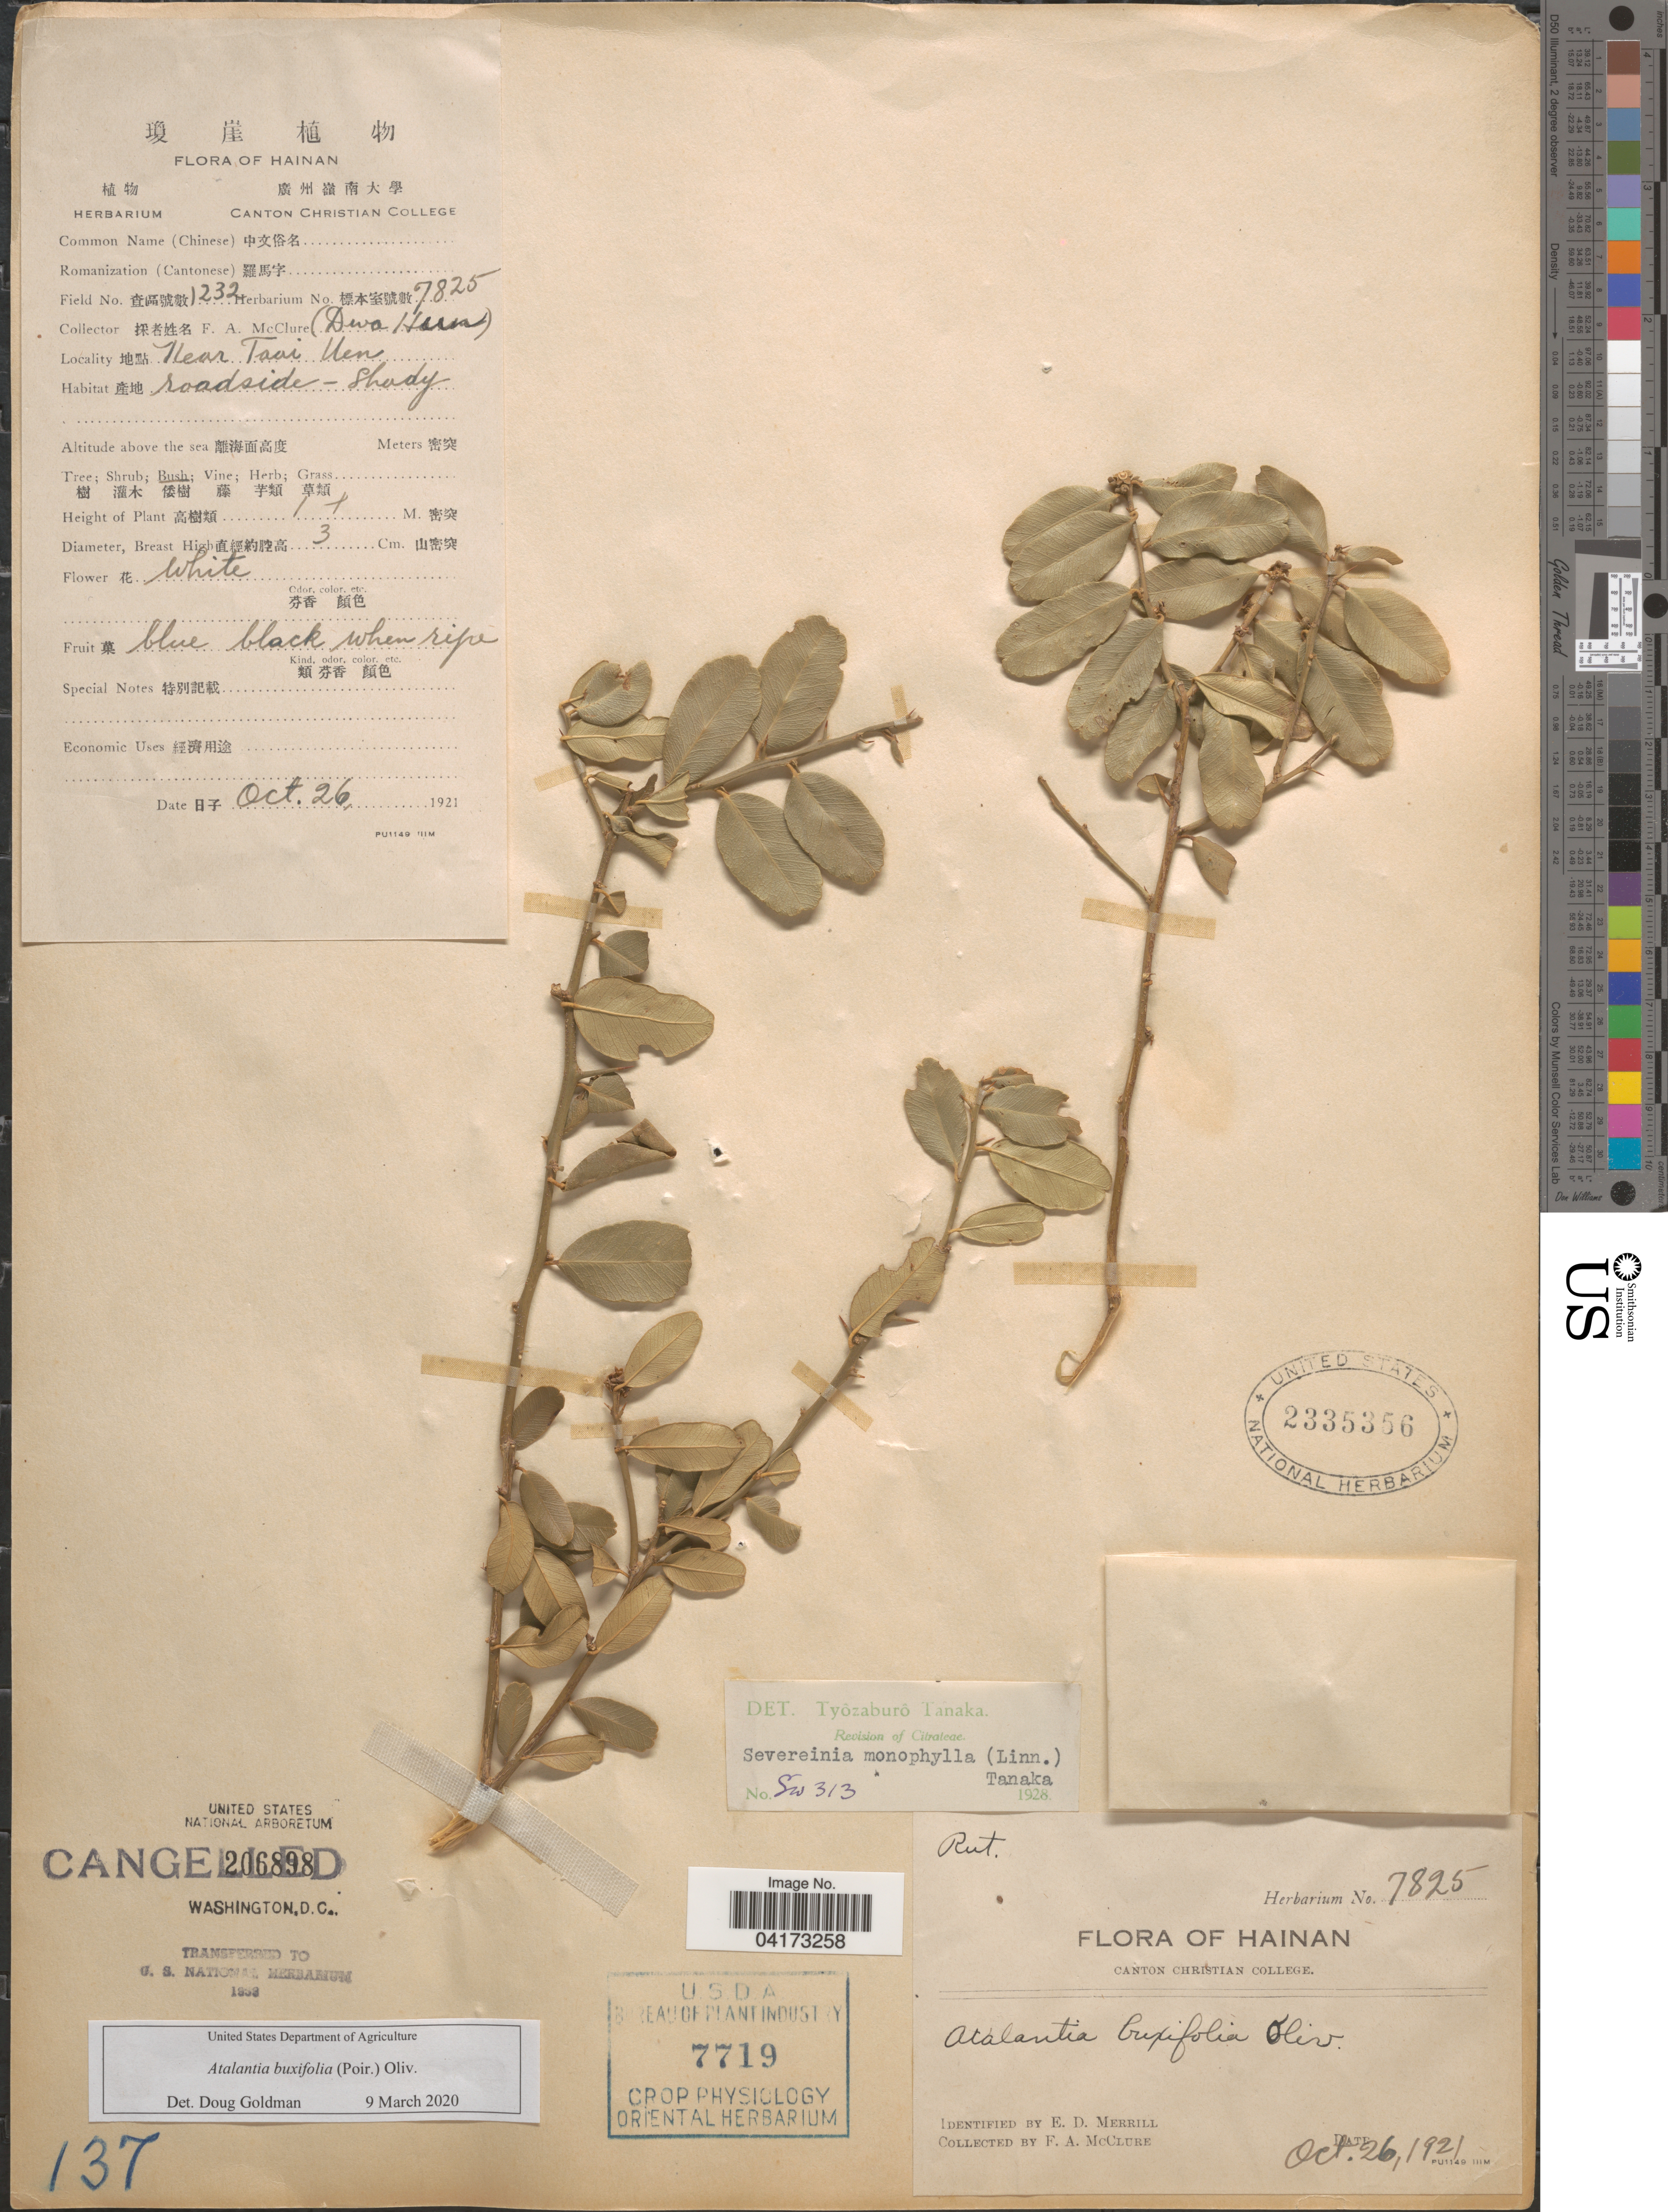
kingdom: Plantae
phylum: Tracheophyta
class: Magnoliopsida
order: Sapindales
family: Rutaceae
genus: Atalantia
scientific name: Atalantia buxifolia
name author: (Poir.) Oliv.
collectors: F. A. McClure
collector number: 7825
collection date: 1921-10-26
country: China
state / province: Hainan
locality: Near Taai Uen.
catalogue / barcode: US 2335356